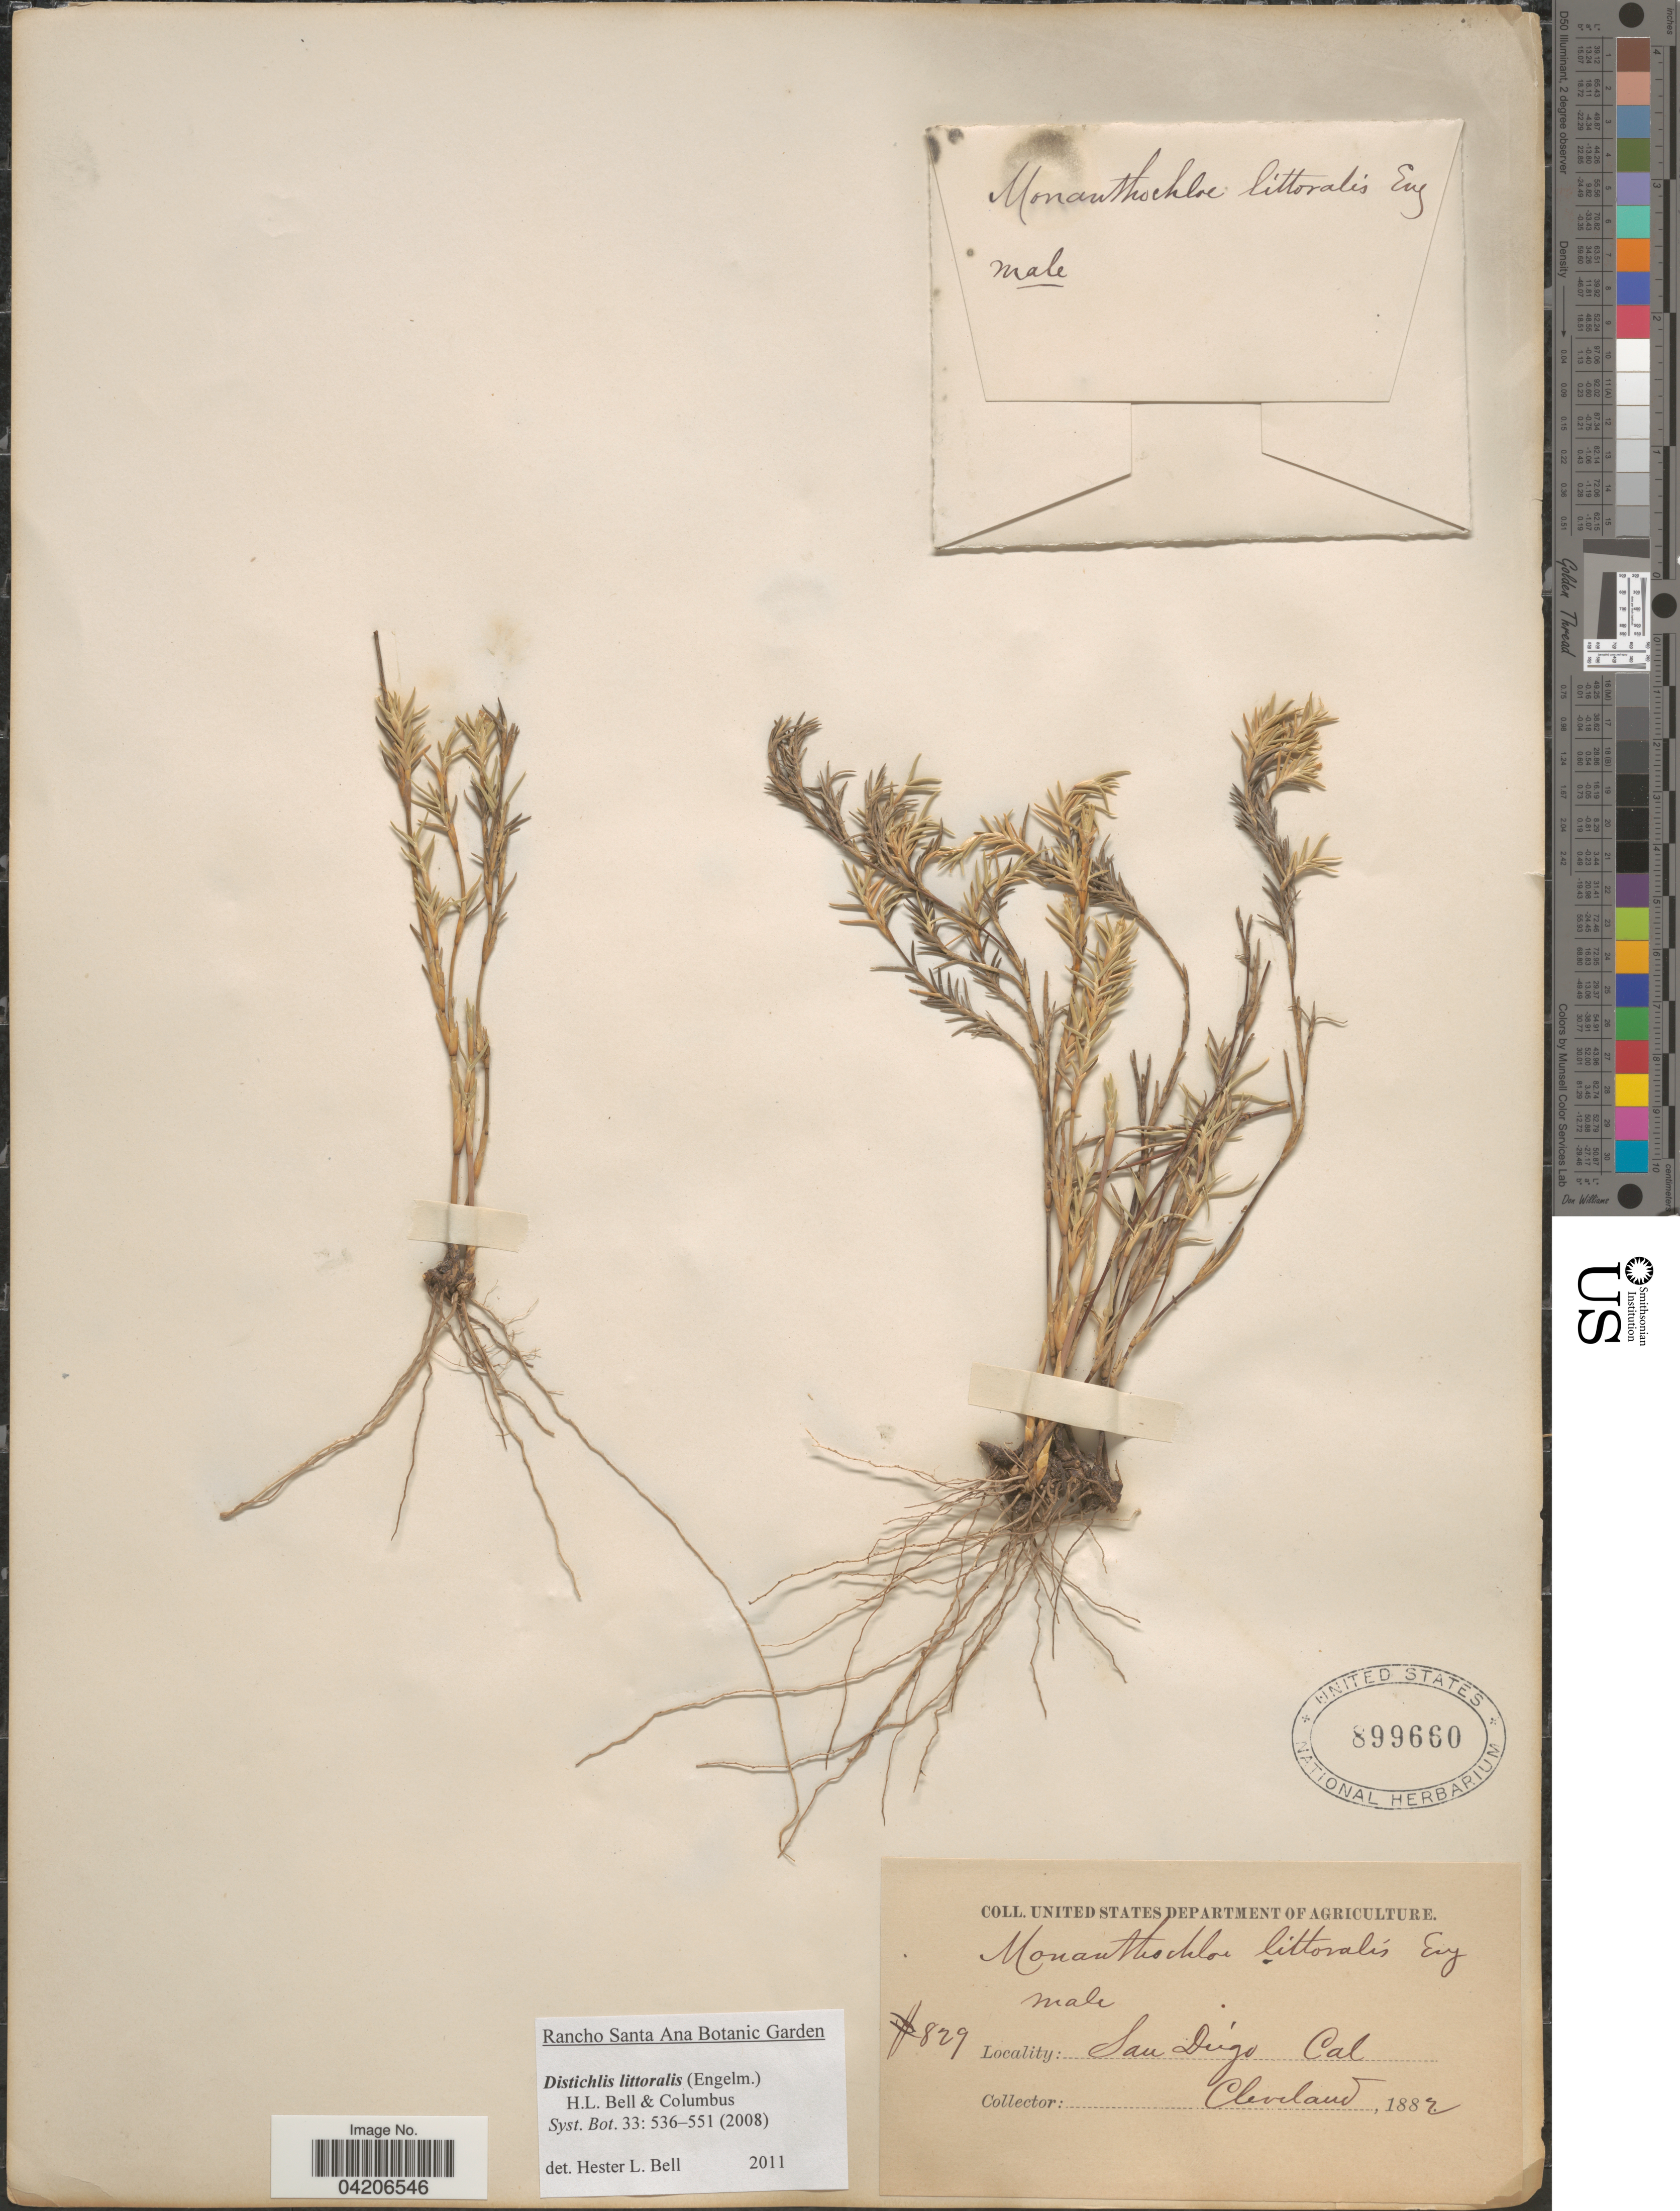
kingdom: Plantae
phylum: Tracheophyta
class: Liliopsida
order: Poales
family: Poaceae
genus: Distichlis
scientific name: Distichlis littoralis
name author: (Engelm.) H.L. Bell & Columbus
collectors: Cleveland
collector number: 829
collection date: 1882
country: United States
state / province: California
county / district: San Diego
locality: San Diego.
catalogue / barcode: US 899660